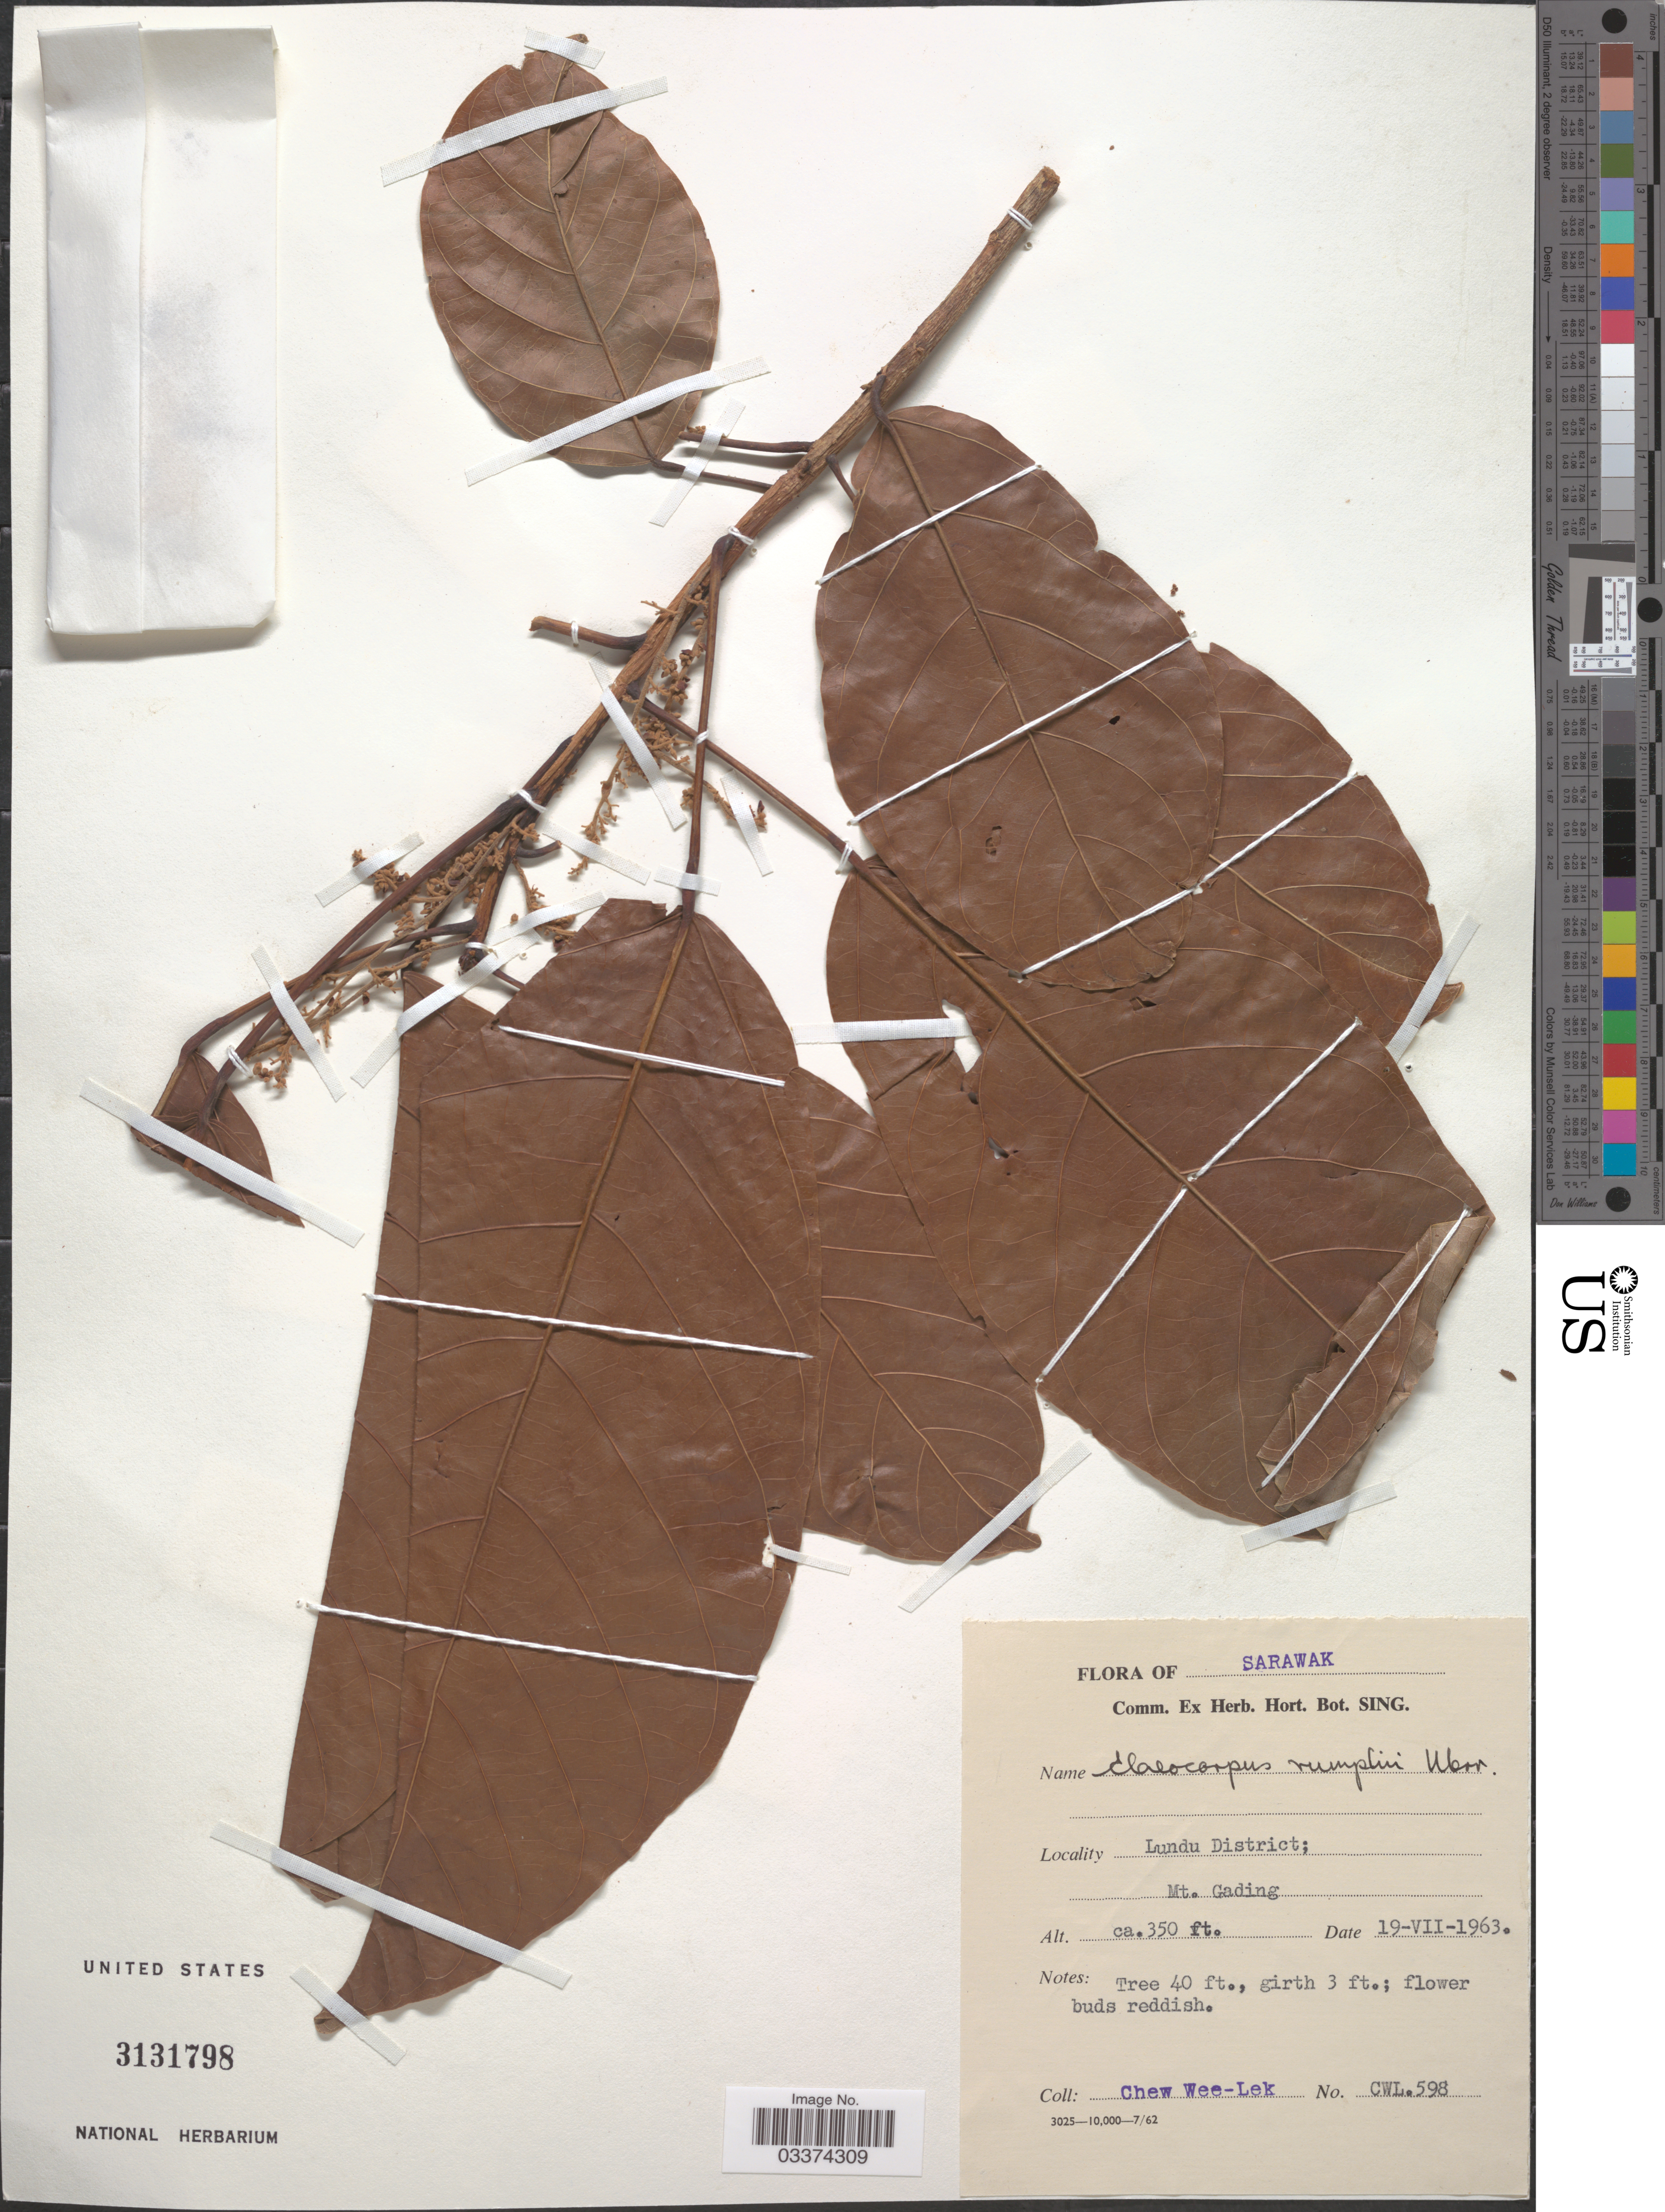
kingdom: Plantae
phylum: Tracheophyta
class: Magnoliopsida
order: Oxalidales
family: Elaeocarpaceae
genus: Elaeocarpus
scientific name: Elaeocarpus crenatus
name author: (Raf.) Merr.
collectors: W. Chew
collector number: CWL598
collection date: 1963-07-19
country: Malaysia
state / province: Sarawak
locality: Lundu District; Mt. Gading.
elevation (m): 107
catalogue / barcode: US 3131798